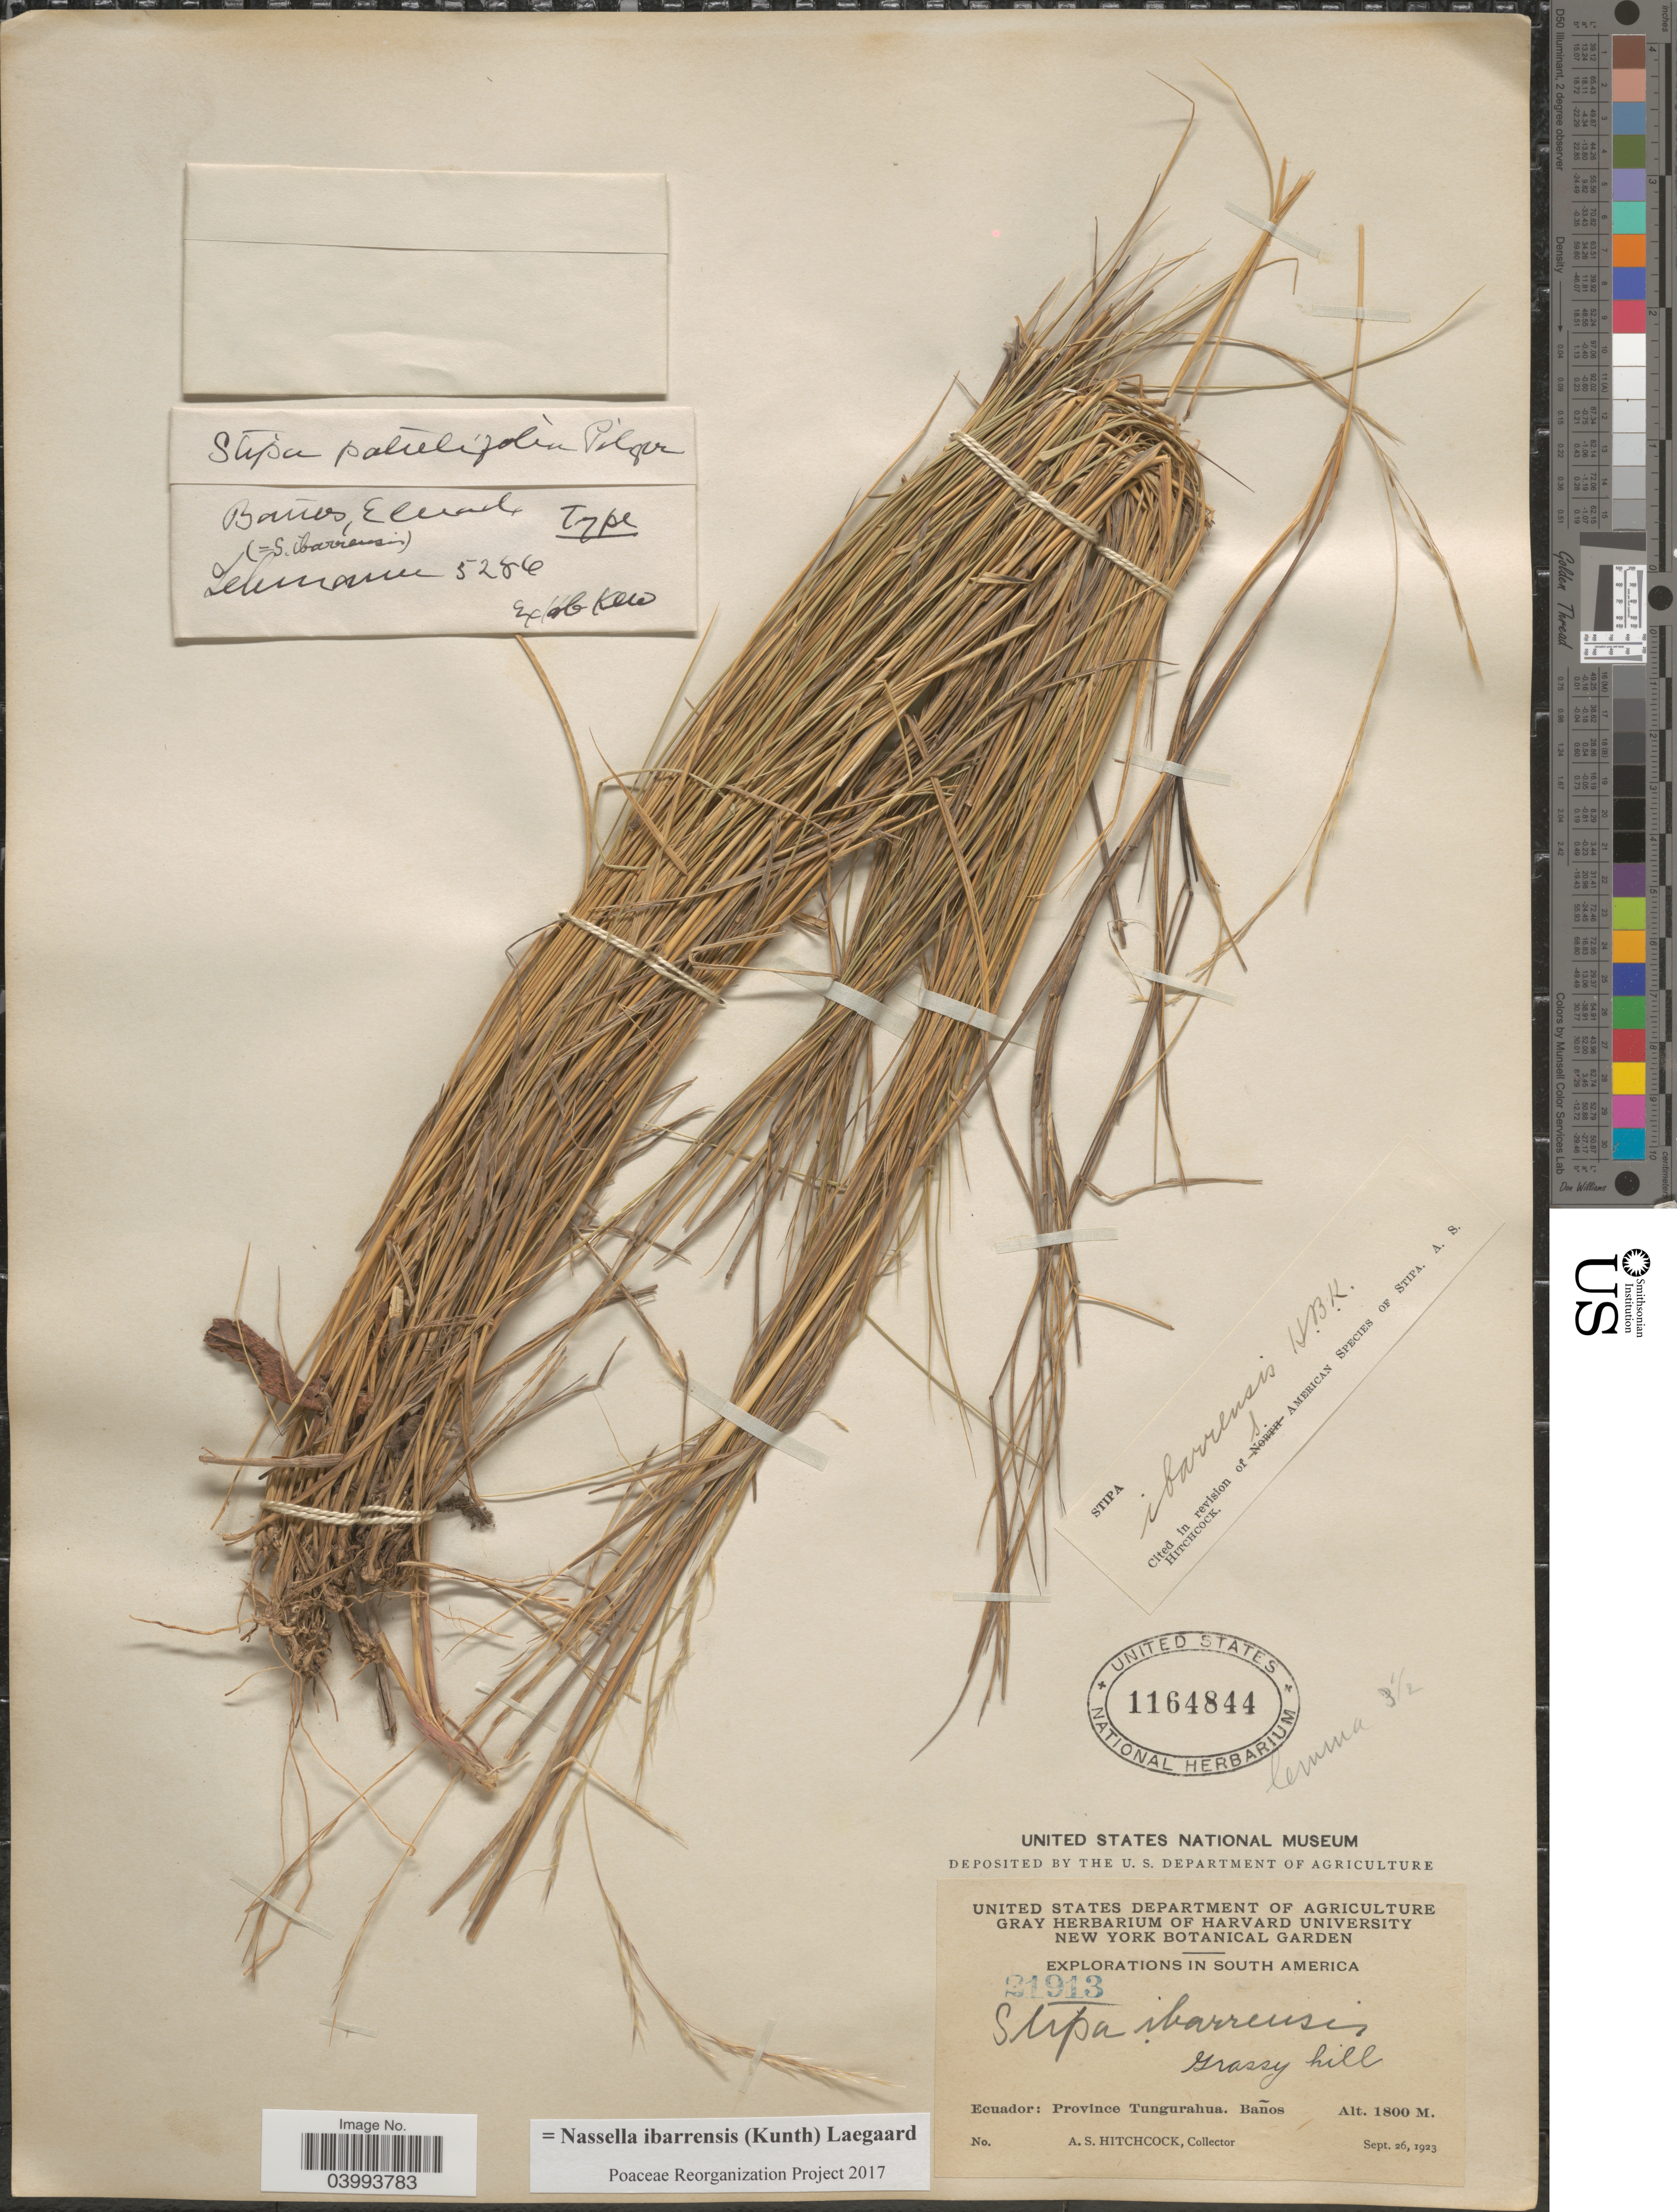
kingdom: Plantae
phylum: Tracheophyta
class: Liliopsida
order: Poales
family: Poaceae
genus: Nassella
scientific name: Nassella ibarrensis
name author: (Kunth) Lægaard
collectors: A. S. Hitchcock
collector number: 21913/5286?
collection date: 1923-09-26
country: Ecuador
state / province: Tungurahua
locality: Baños.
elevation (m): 1800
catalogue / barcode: US 1164844